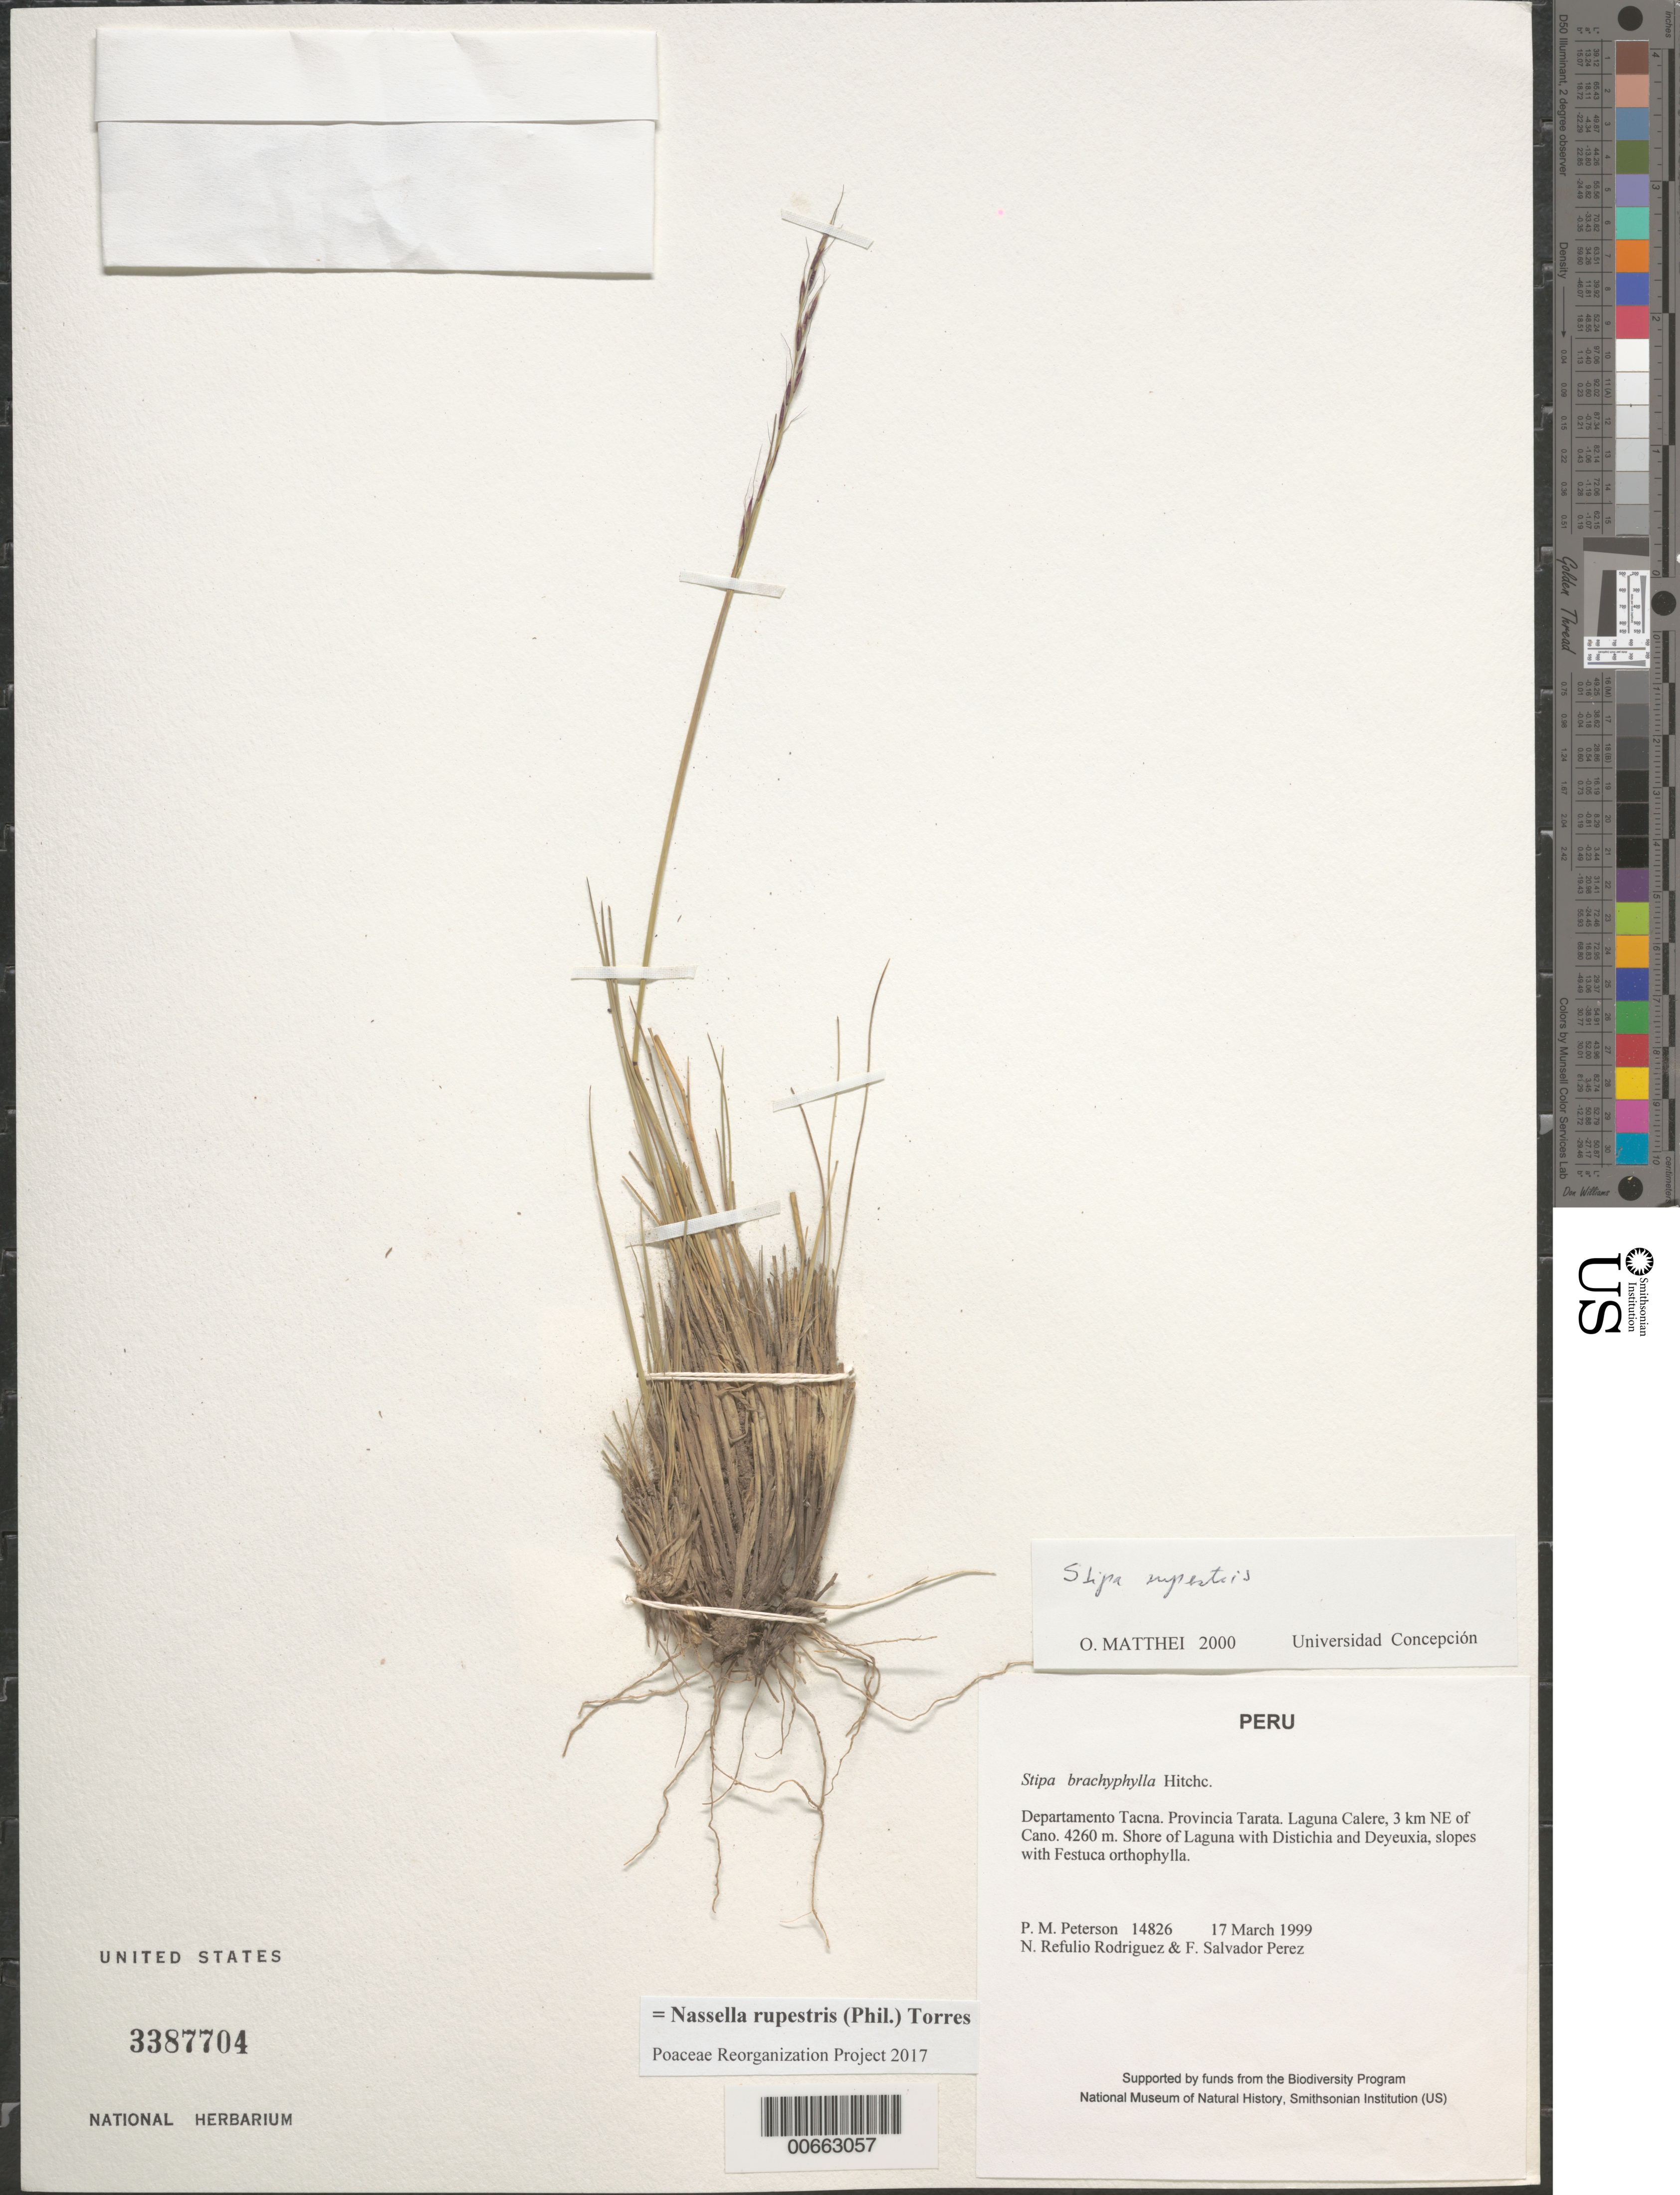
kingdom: Plantae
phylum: Tracheophyta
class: Liliopsida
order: Poales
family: Poaceae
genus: Nassella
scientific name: Nassella rupestris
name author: (Phil.) A.M. Torres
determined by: Poaceae Reorganization Project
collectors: P. M. Peterson, N. Refulio-Rodríguez & F. Salvador Perez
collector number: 14826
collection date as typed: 17 Mar 1999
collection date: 1999-03-17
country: Peru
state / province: Tacna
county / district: Tarata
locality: Laguna Calere, 3 km NE of Cano.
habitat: Shore of Laguna with Distichia and Deyeuxia, slopes with Festuca orthophylla.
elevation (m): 4260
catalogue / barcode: US 3387704